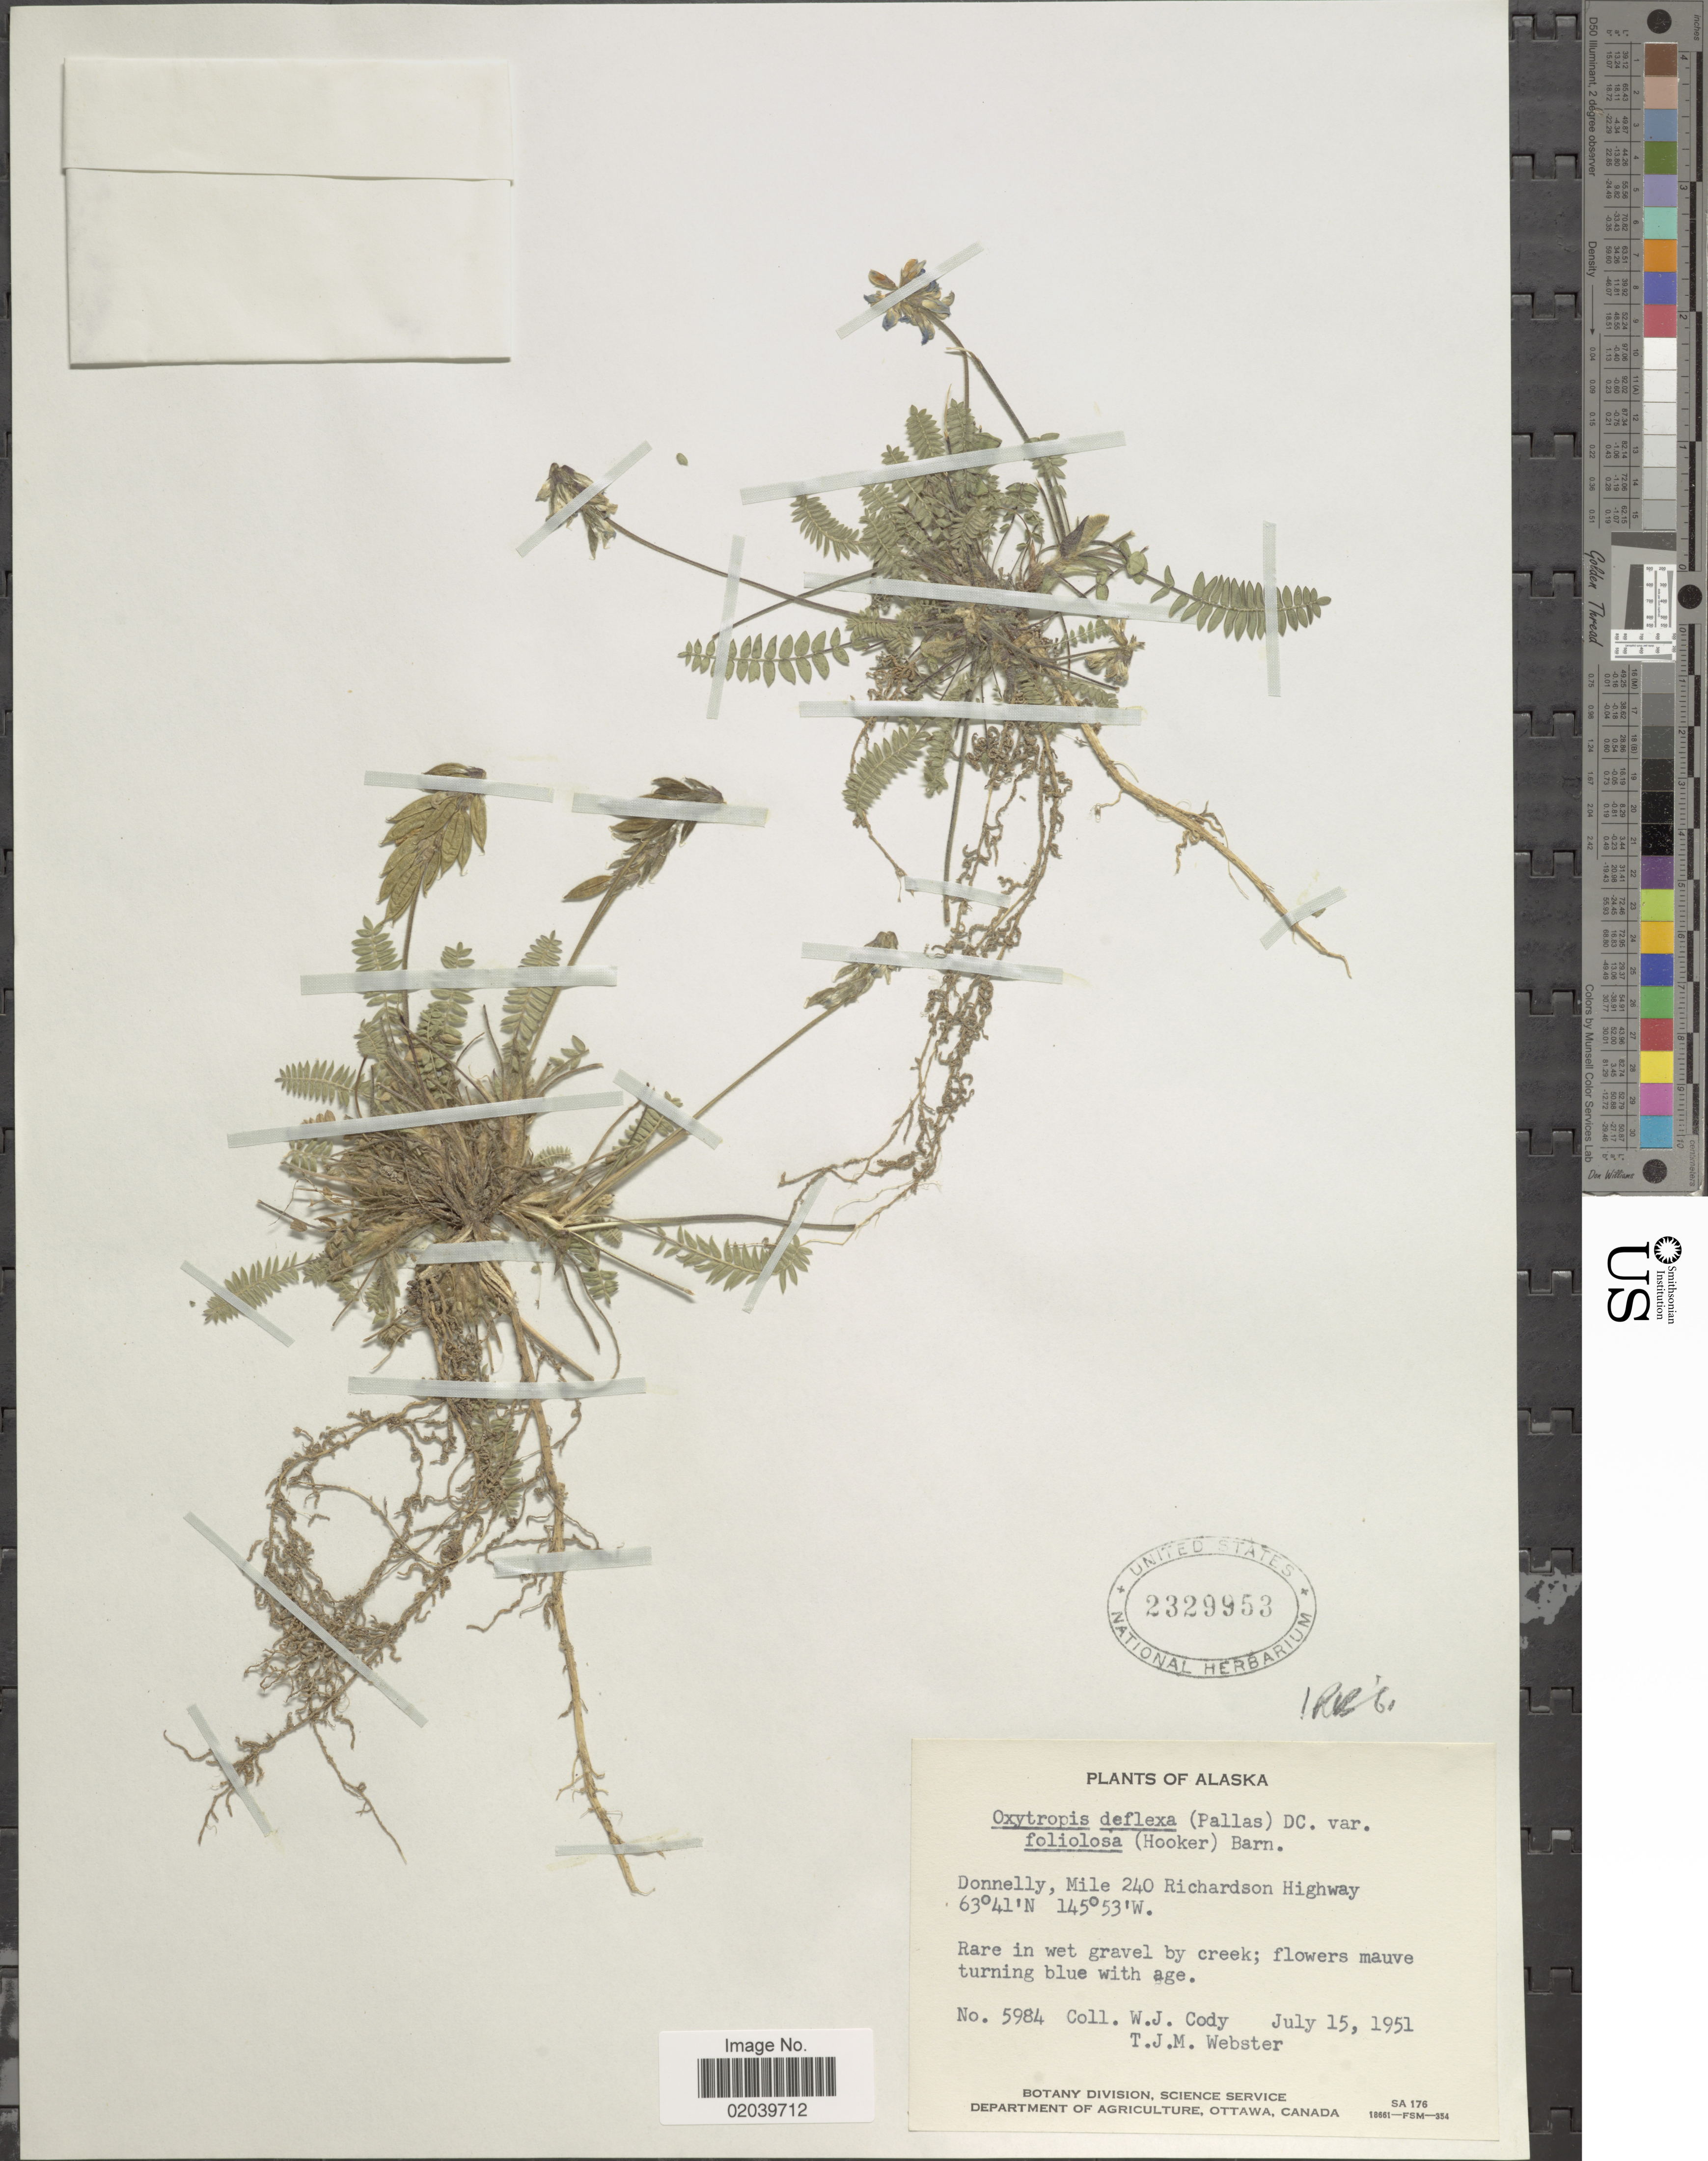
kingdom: Plantae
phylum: Tracheophyta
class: Magnoliopsida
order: Fabales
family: Fabaceae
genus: Oxytropis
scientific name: Oxytropis deflexa var. foliolosa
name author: (Hook.) Barneby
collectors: W. Cody & T. J. Webster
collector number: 5984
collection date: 1951-07-15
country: United States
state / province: Alaska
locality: Donnelly, Mile 240 Richardson Highway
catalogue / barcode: US 2329953